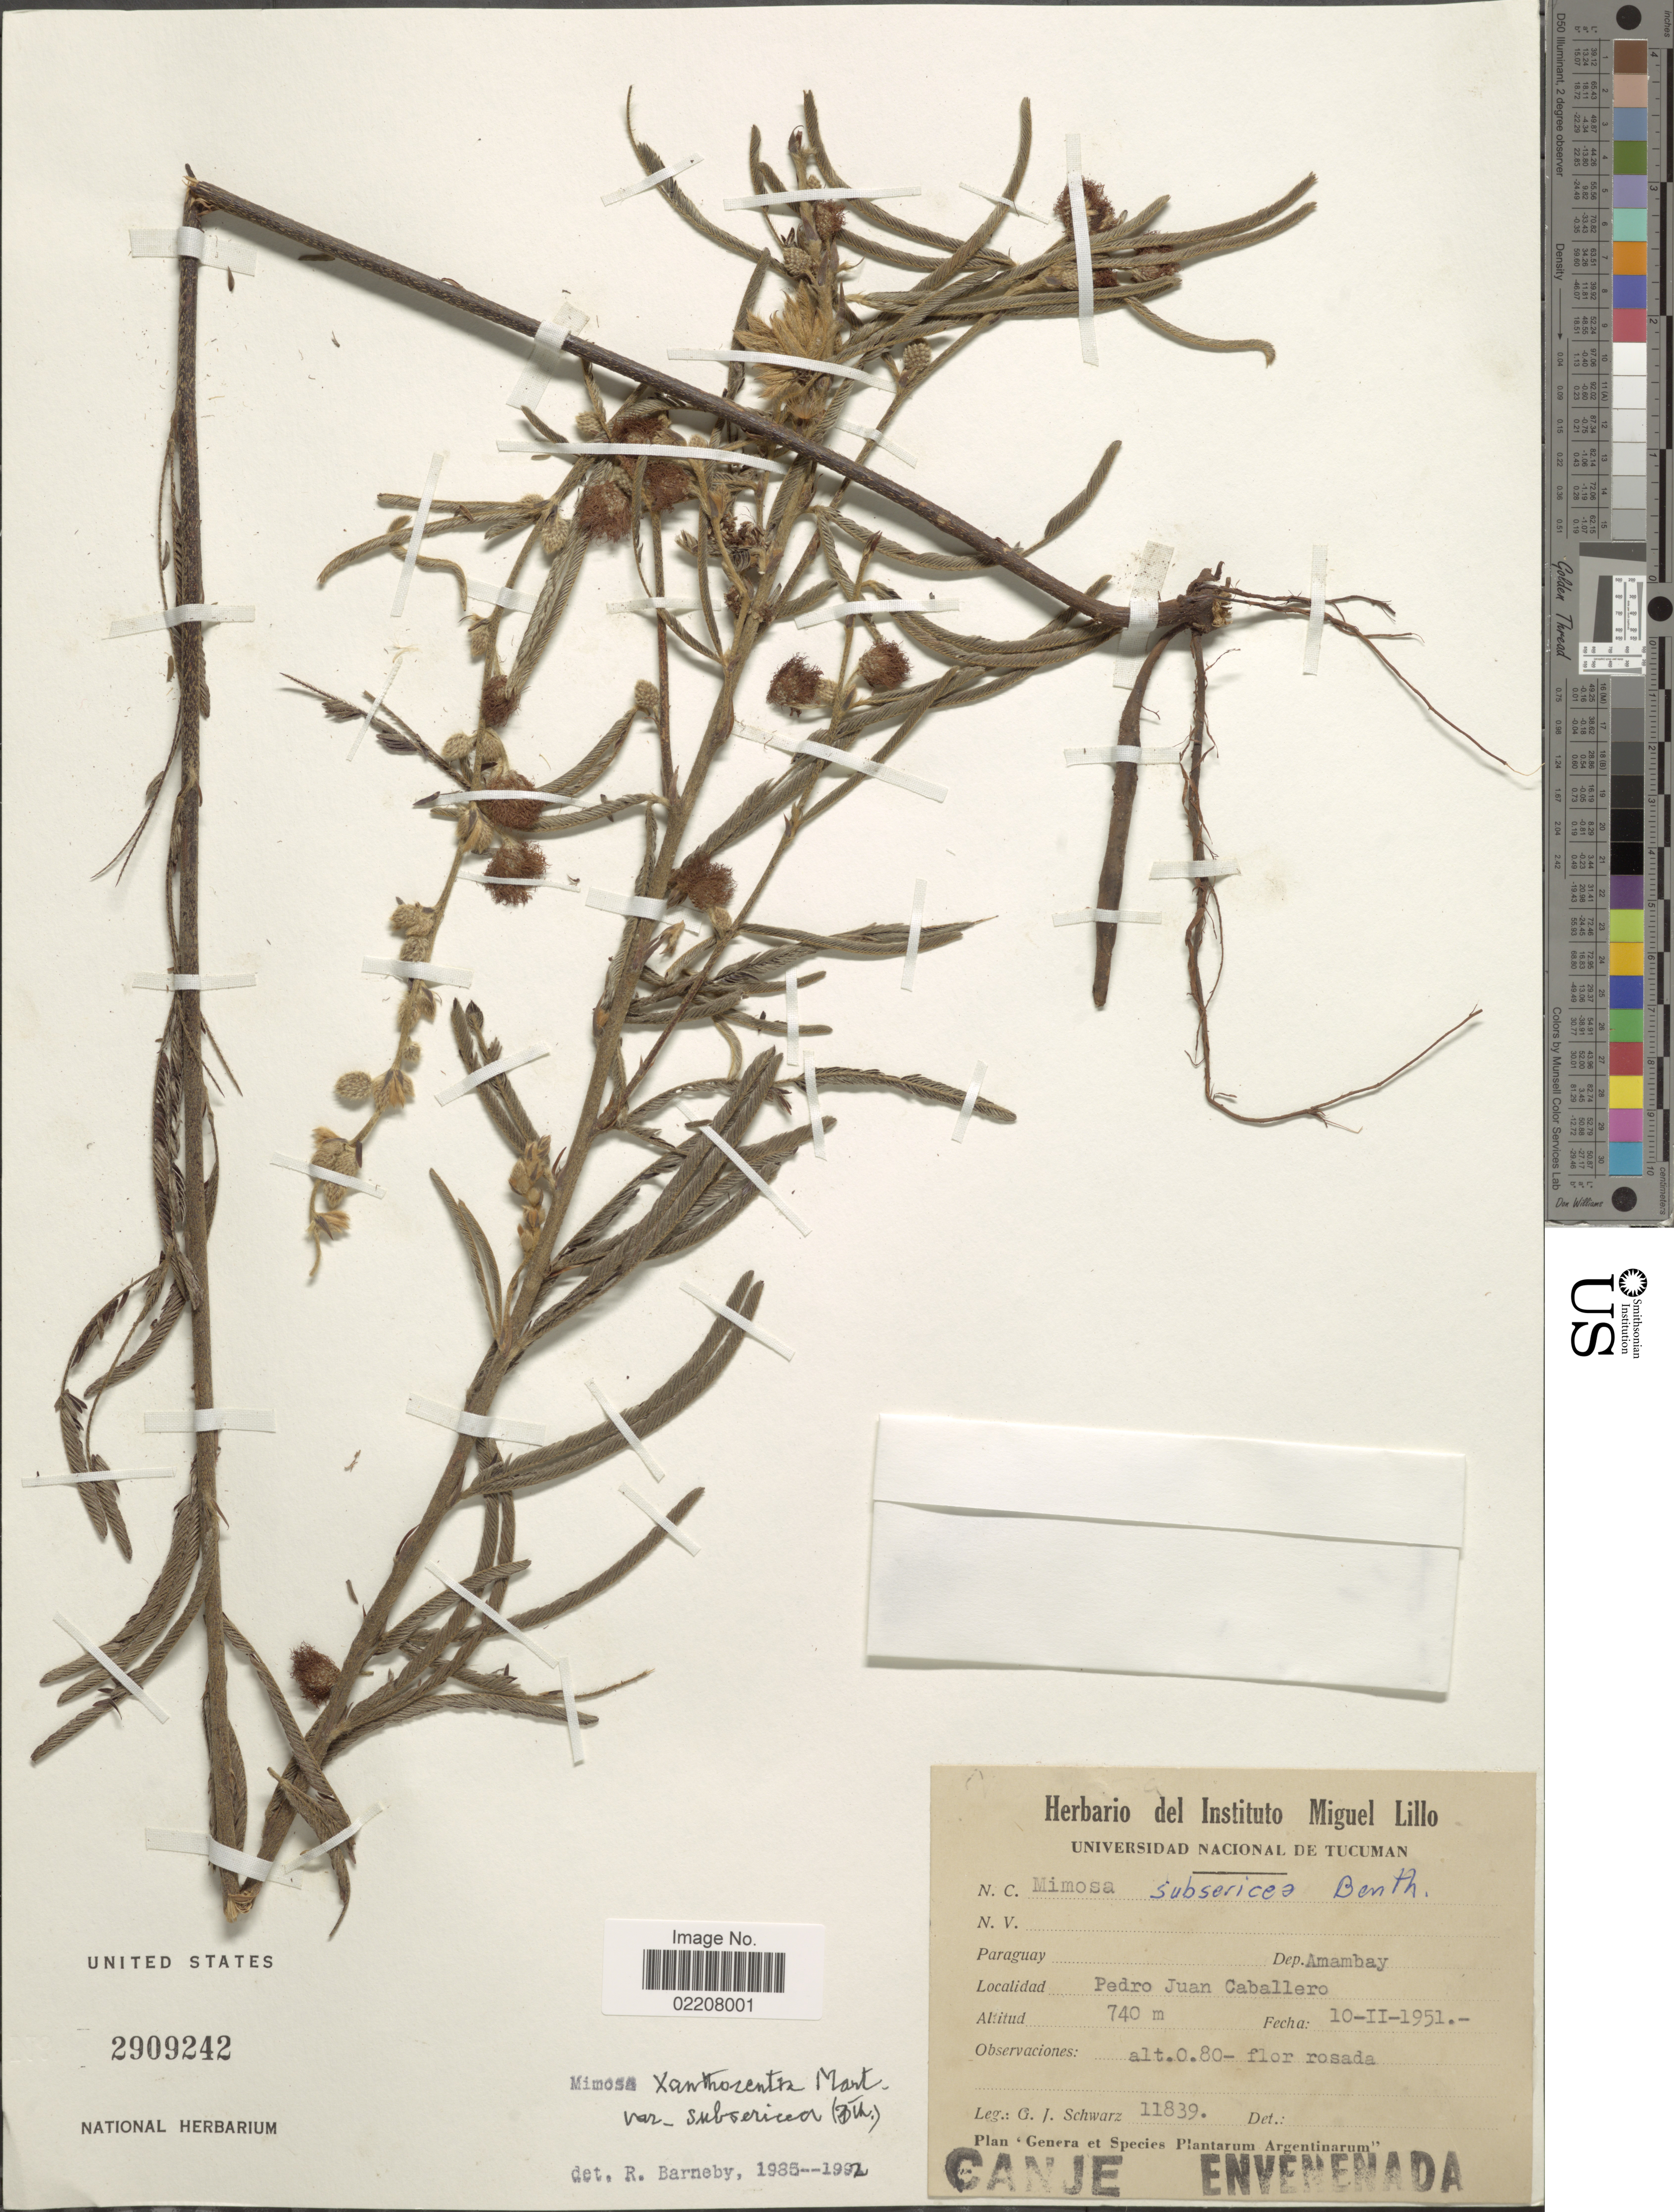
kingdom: Plantae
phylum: Tracheophyta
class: Magnoliopsida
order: Fabales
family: Fabaceae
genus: Mimosa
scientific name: Mimosa xanthocentra var. subsericea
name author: (Benth.) Barneby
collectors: G. J. Schwarz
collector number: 11839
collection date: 1951-02-10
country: Paraguay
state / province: Amambay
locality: Pedro Juan Caballero.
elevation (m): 740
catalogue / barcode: US 2909242